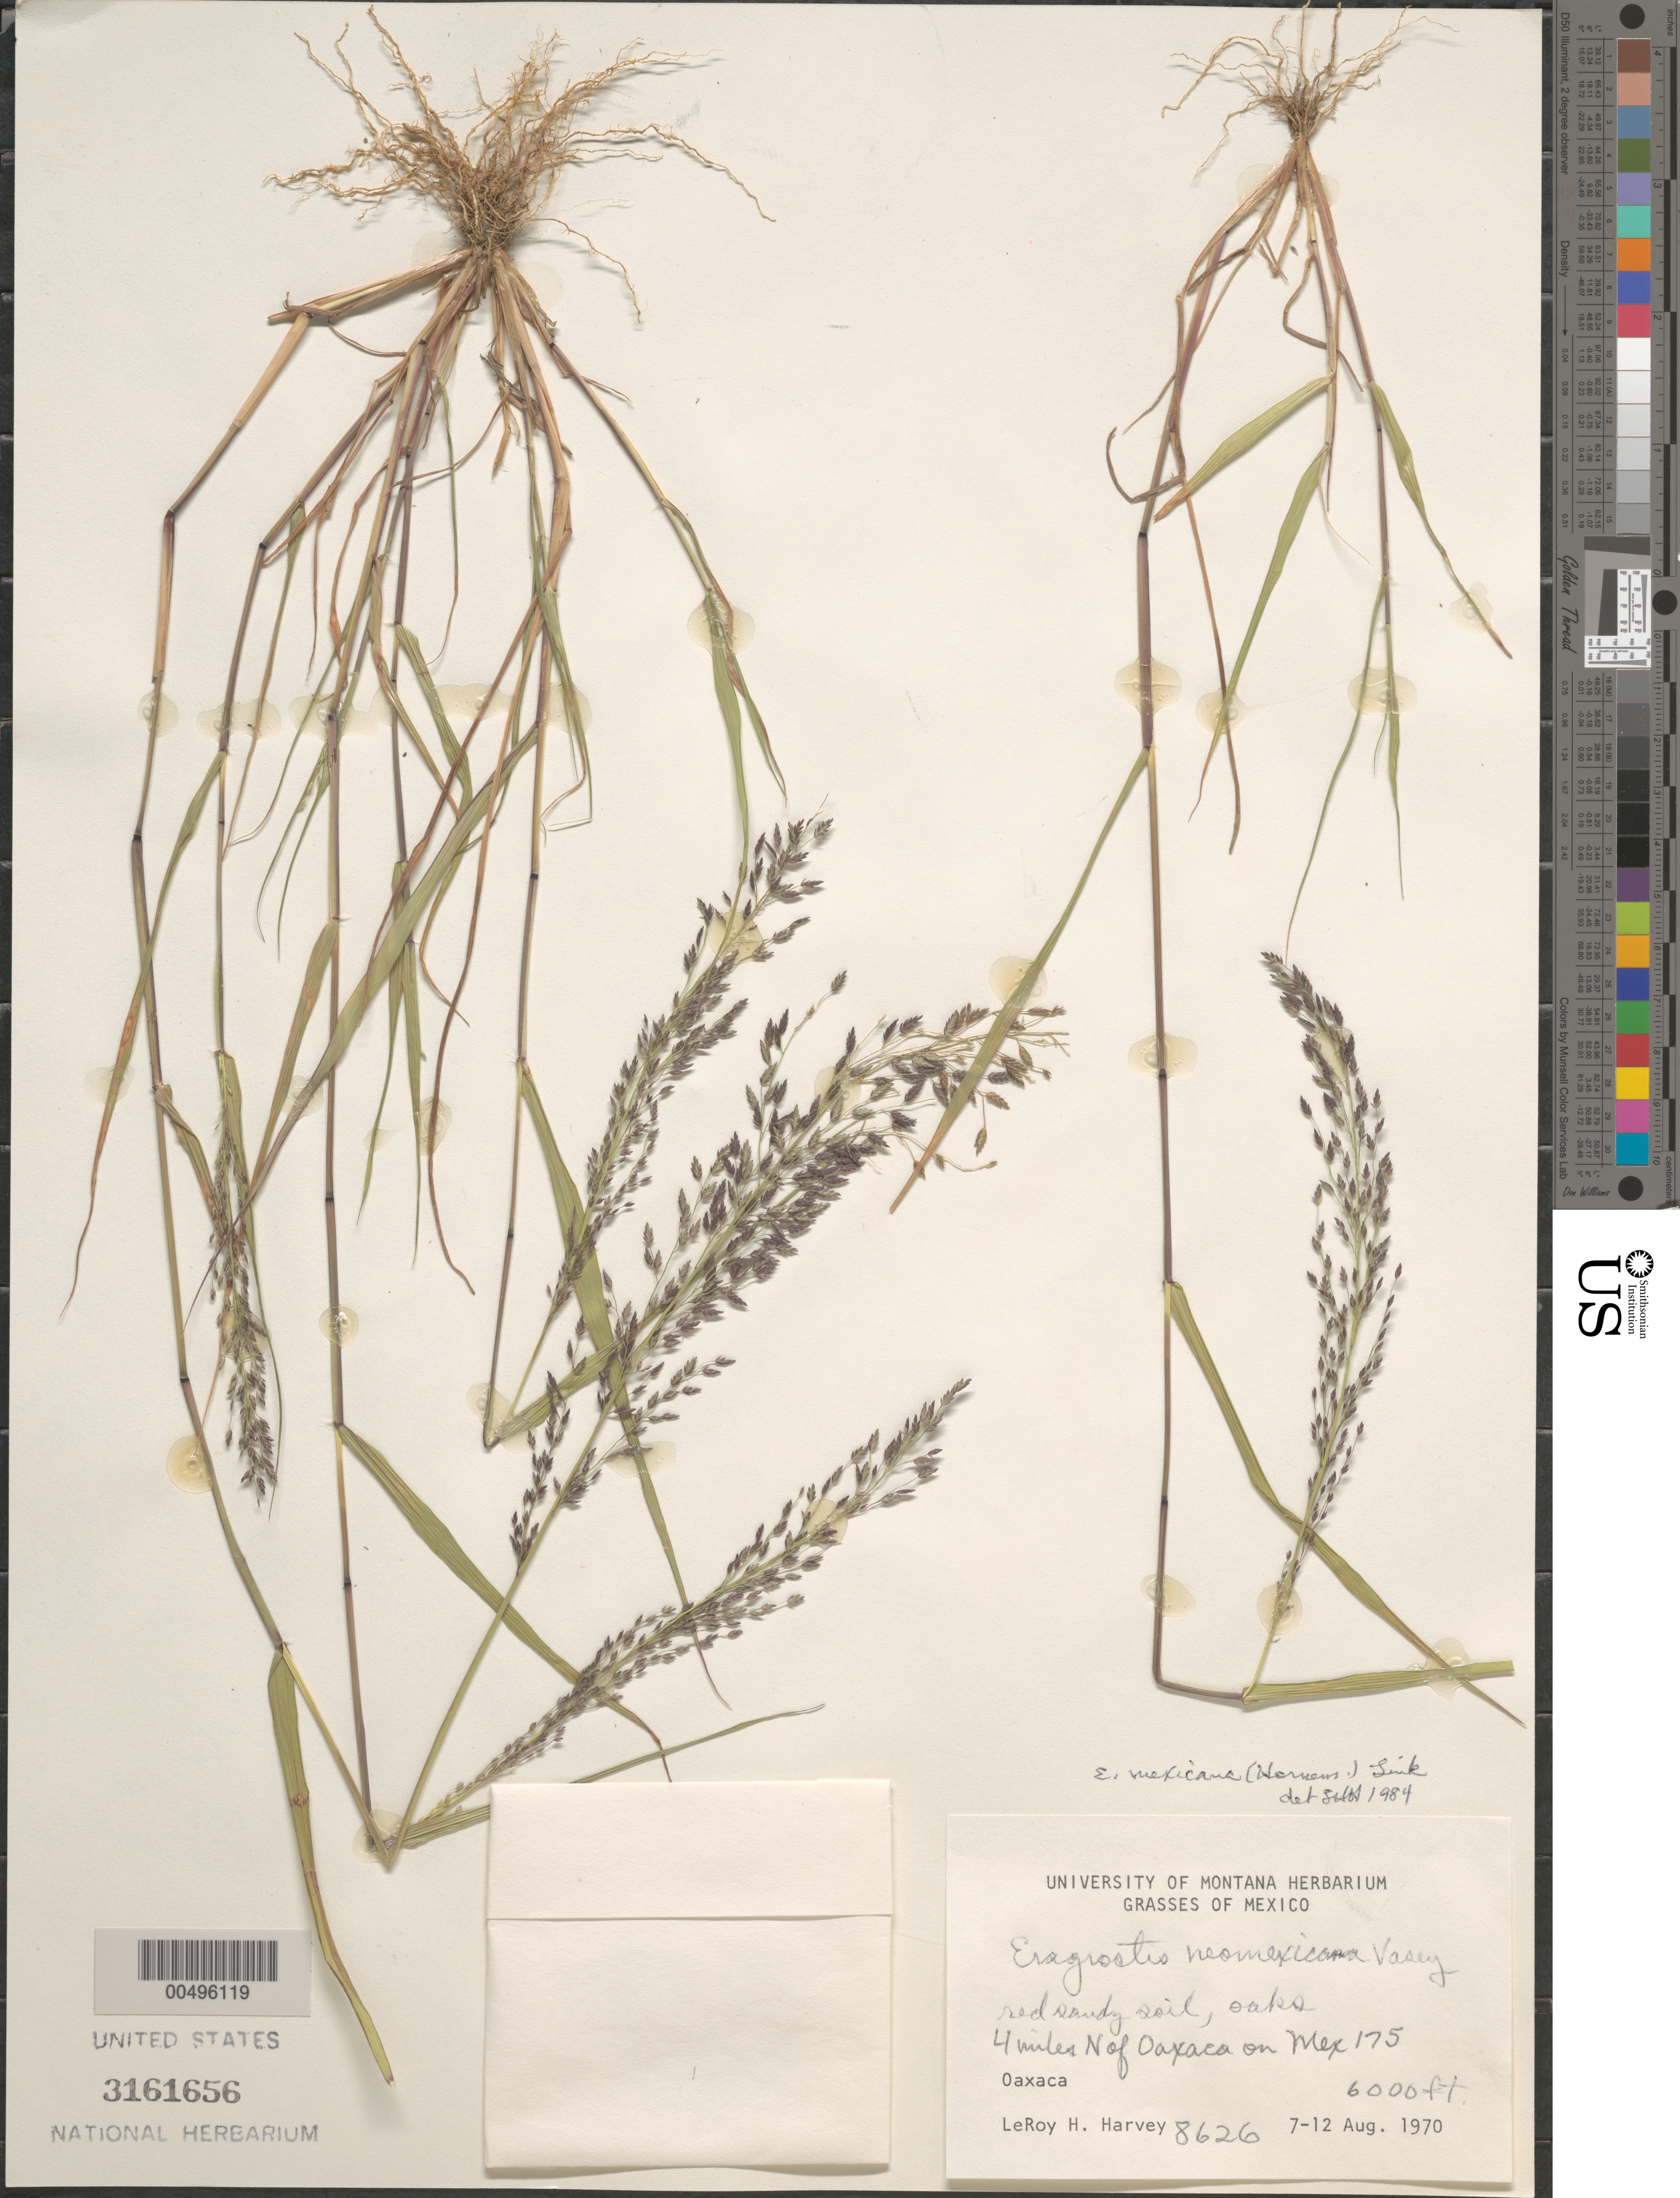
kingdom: Plantae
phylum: Tracheophyta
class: Liliopsida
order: Poales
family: Poaceae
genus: Eragrostis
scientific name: Eragrostis mexicana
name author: (Hornem.) Link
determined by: Harvey, L. H.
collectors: L. H. Harvey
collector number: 8626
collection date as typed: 7 Aug 1970 to 12 Aug 1970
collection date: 1970-08-07/1970-08-12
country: Mexico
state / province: Oaxaca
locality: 4 mi N of Oaxaca on Mex 175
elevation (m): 1829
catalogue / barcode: US 3161656